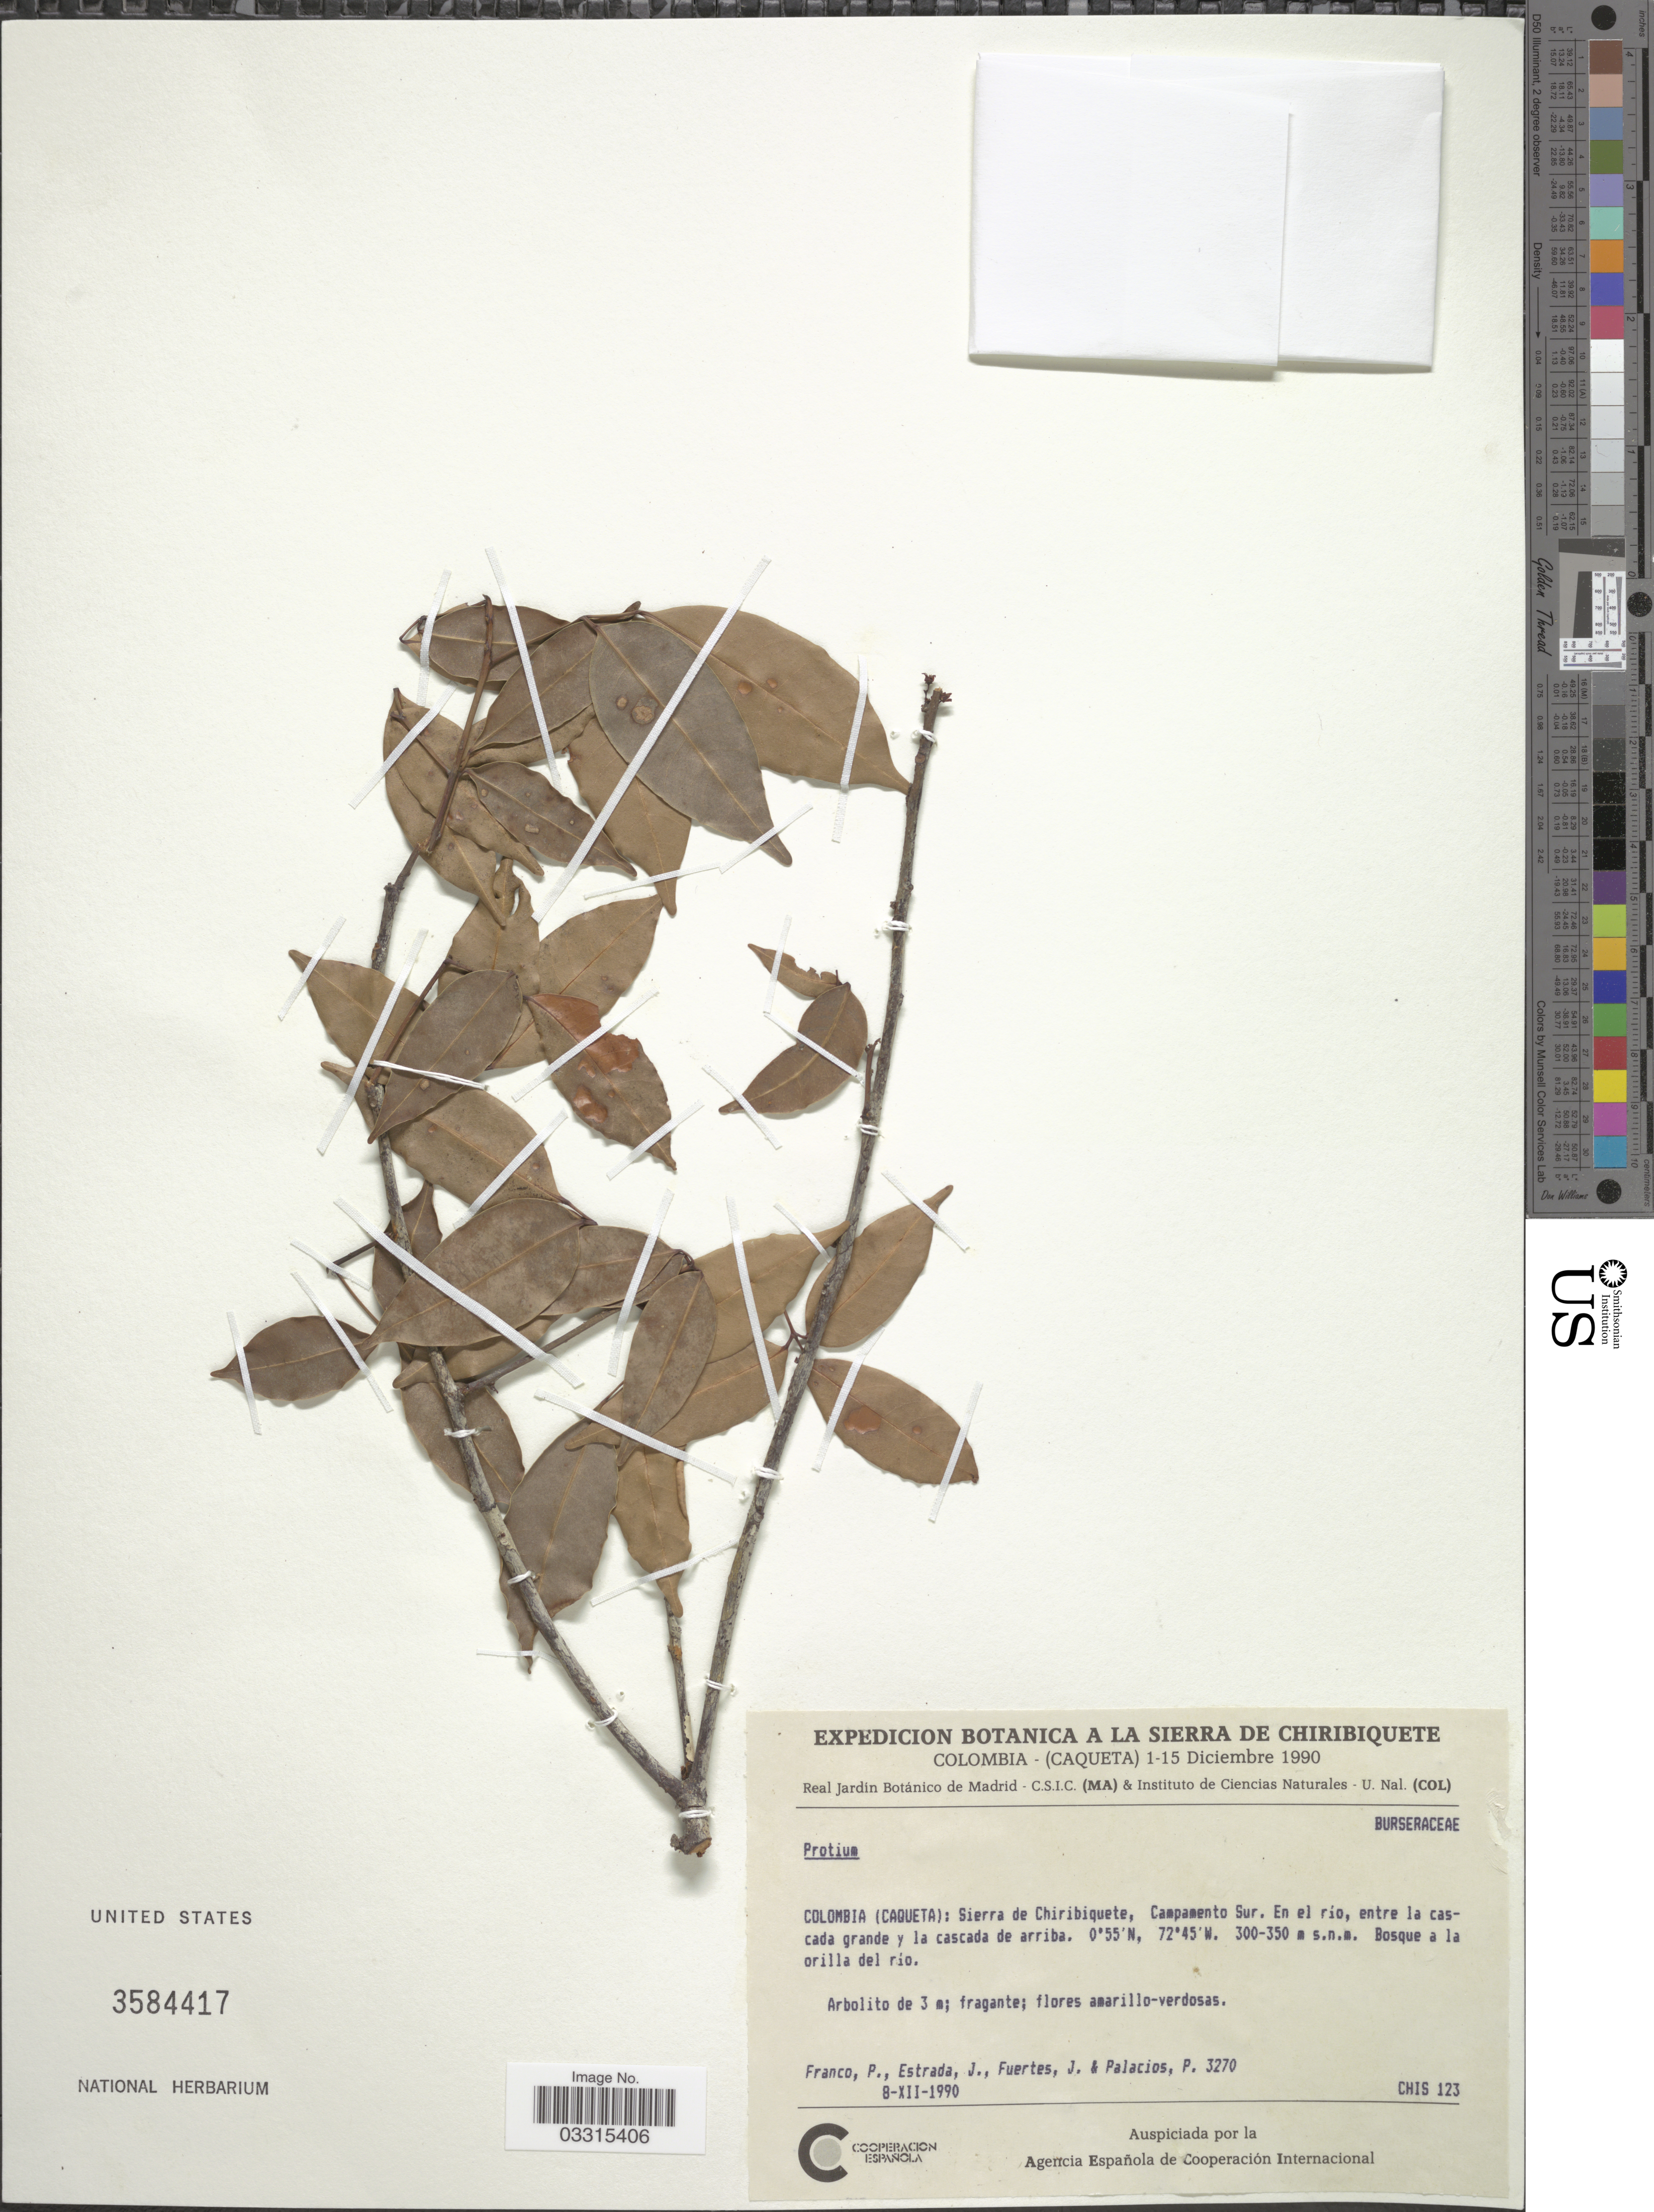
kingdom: Plantae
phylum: Tracheophyta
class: Magnoliopsida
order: Sapindales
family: Burseraceae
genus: Protium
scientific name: Protium heptaphyllum subsp. ulei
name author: (Swart) Daly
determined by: Daly, D.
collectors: P. Franco, J. Estrada, J. Fuertes & P. Palacios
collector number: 3270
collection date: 1990-12-08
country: Colombia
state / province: Caquetá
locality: Sierra de Chiribiquete, Campamento Sur. En el río, entre la cascada grande y la cascada de arriba.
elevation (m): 300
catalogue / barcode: US 3584417